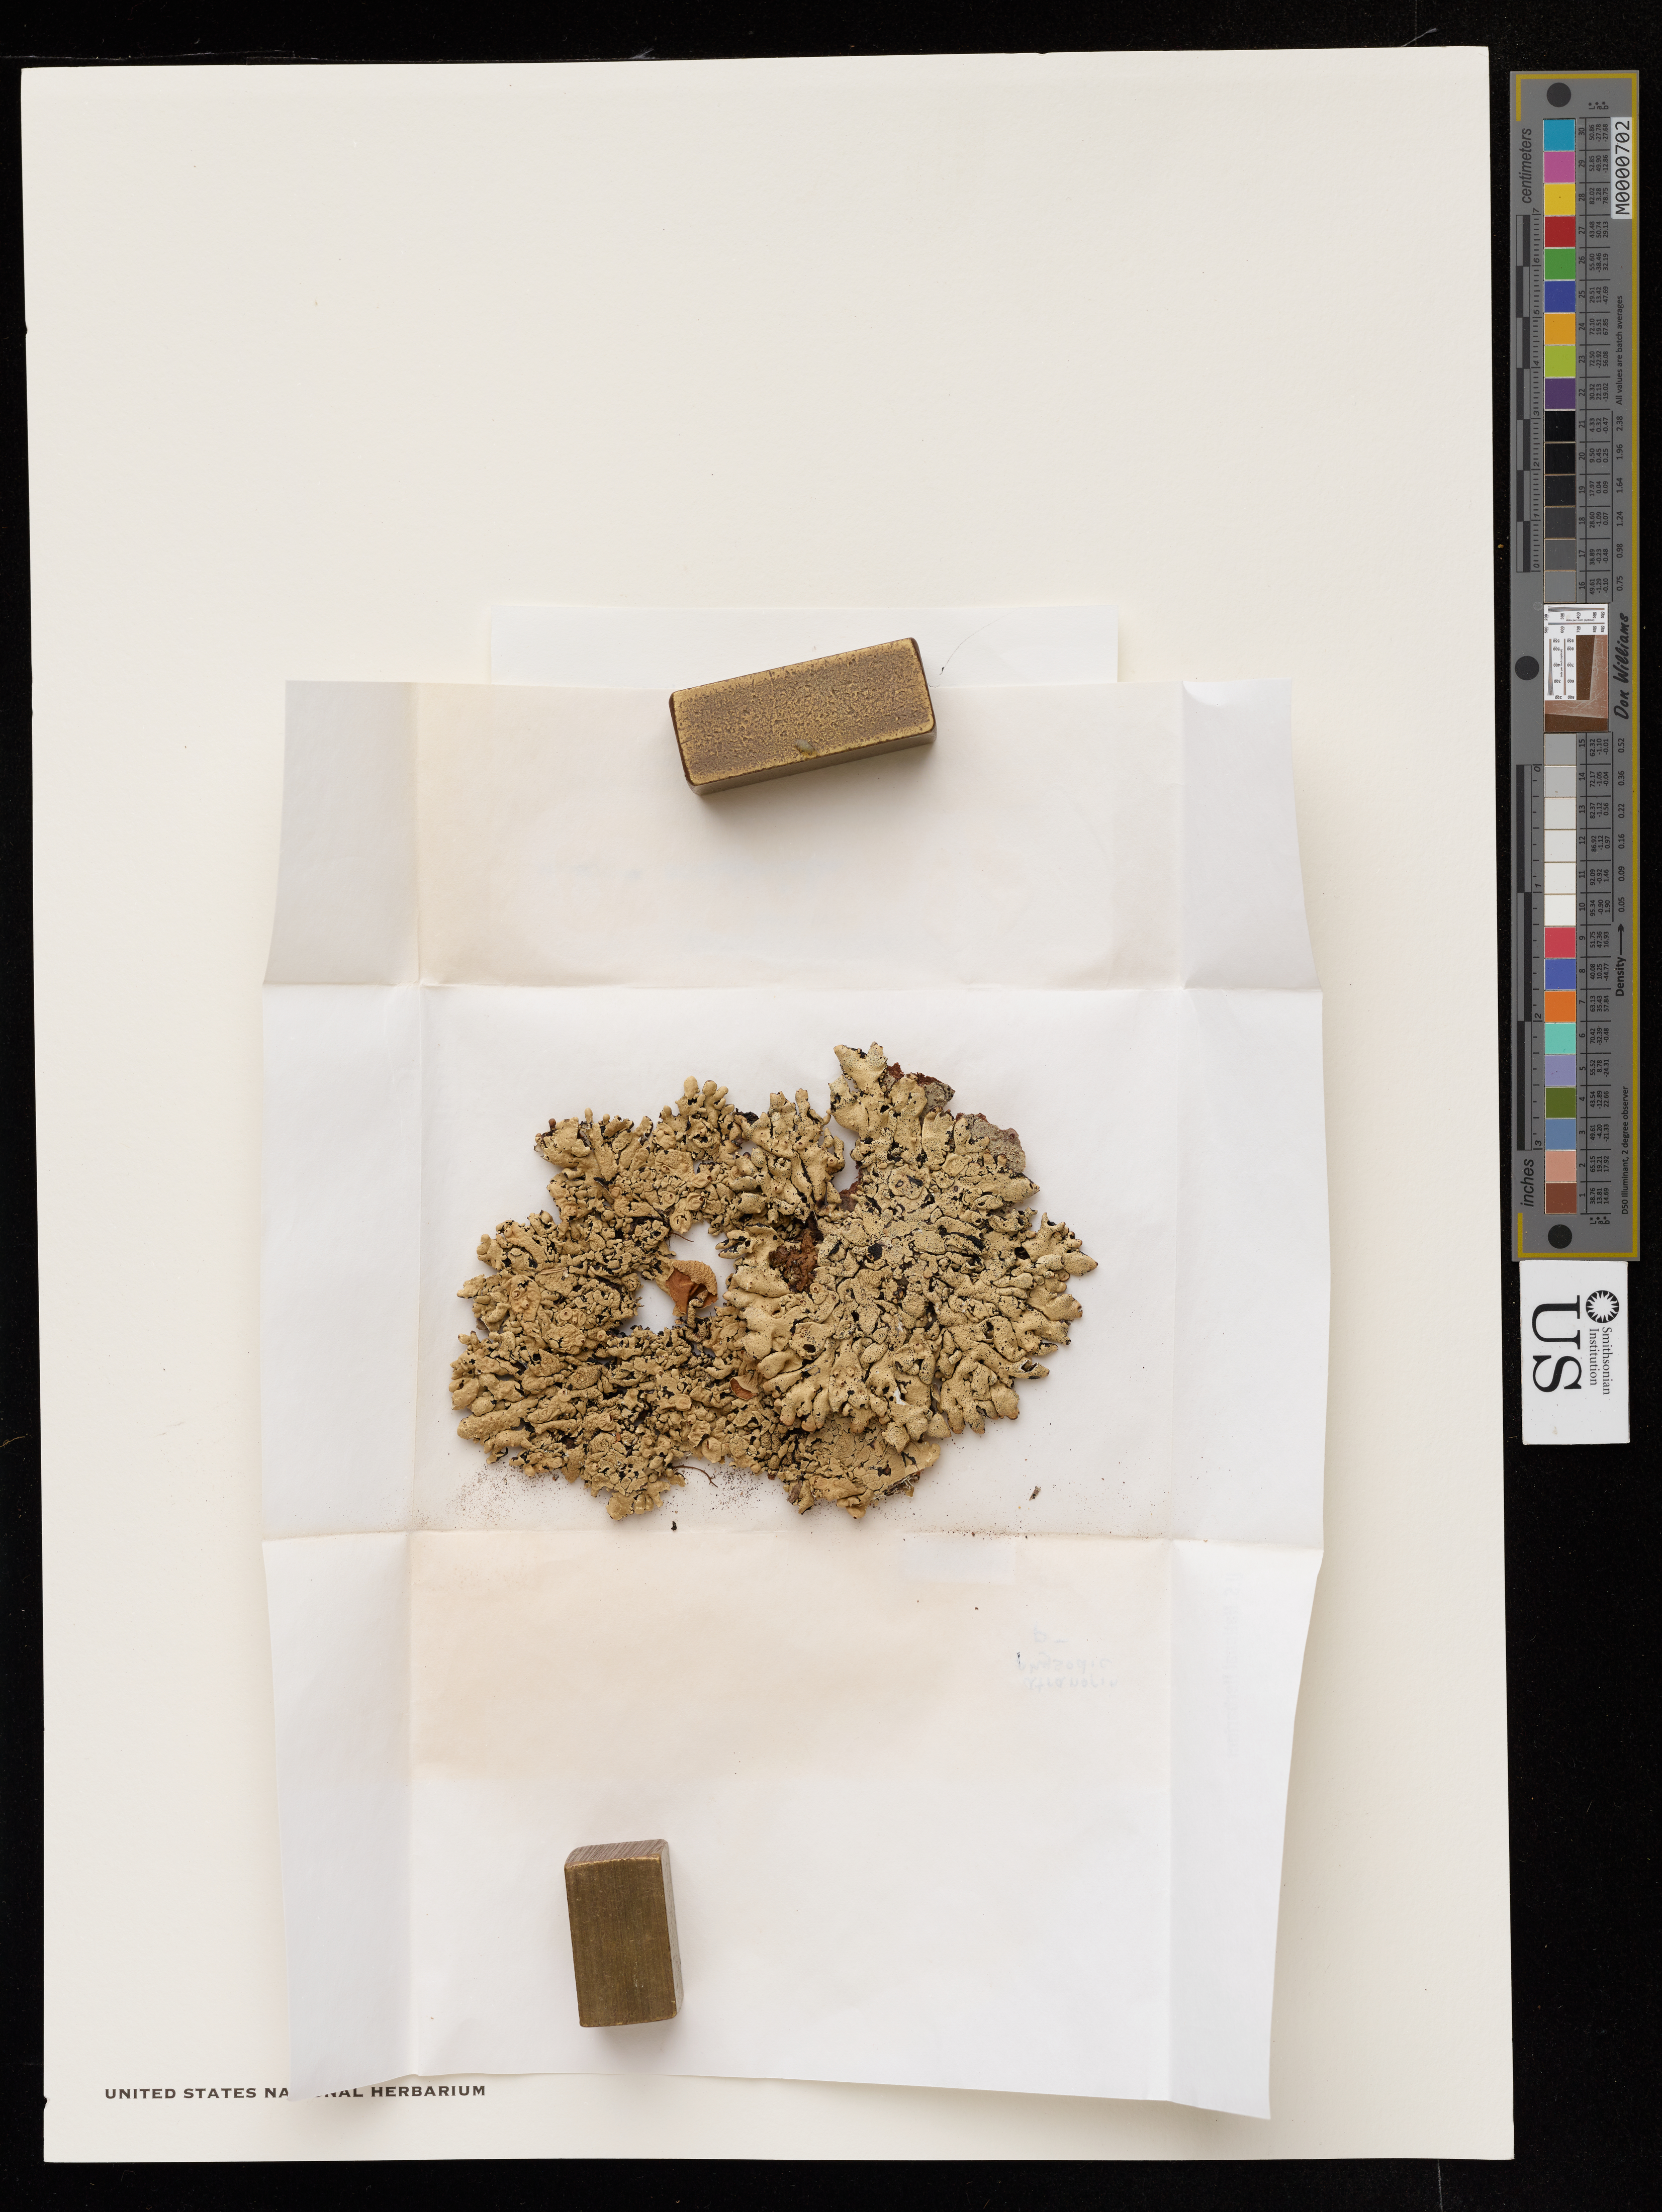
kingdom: Fungi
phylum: Ascomycota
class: Lecanoromycetes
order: Lecanorales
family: Parmeliaceae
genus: Hypogymnia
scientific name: Hypogymnia occidentalis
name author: L.H. Pike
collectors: M. Hale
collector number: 52286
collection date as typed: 02 Aug 1978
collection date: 1978-08-02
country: United States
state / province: California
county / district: Tehama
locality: Lassen nat. forest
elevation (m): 0